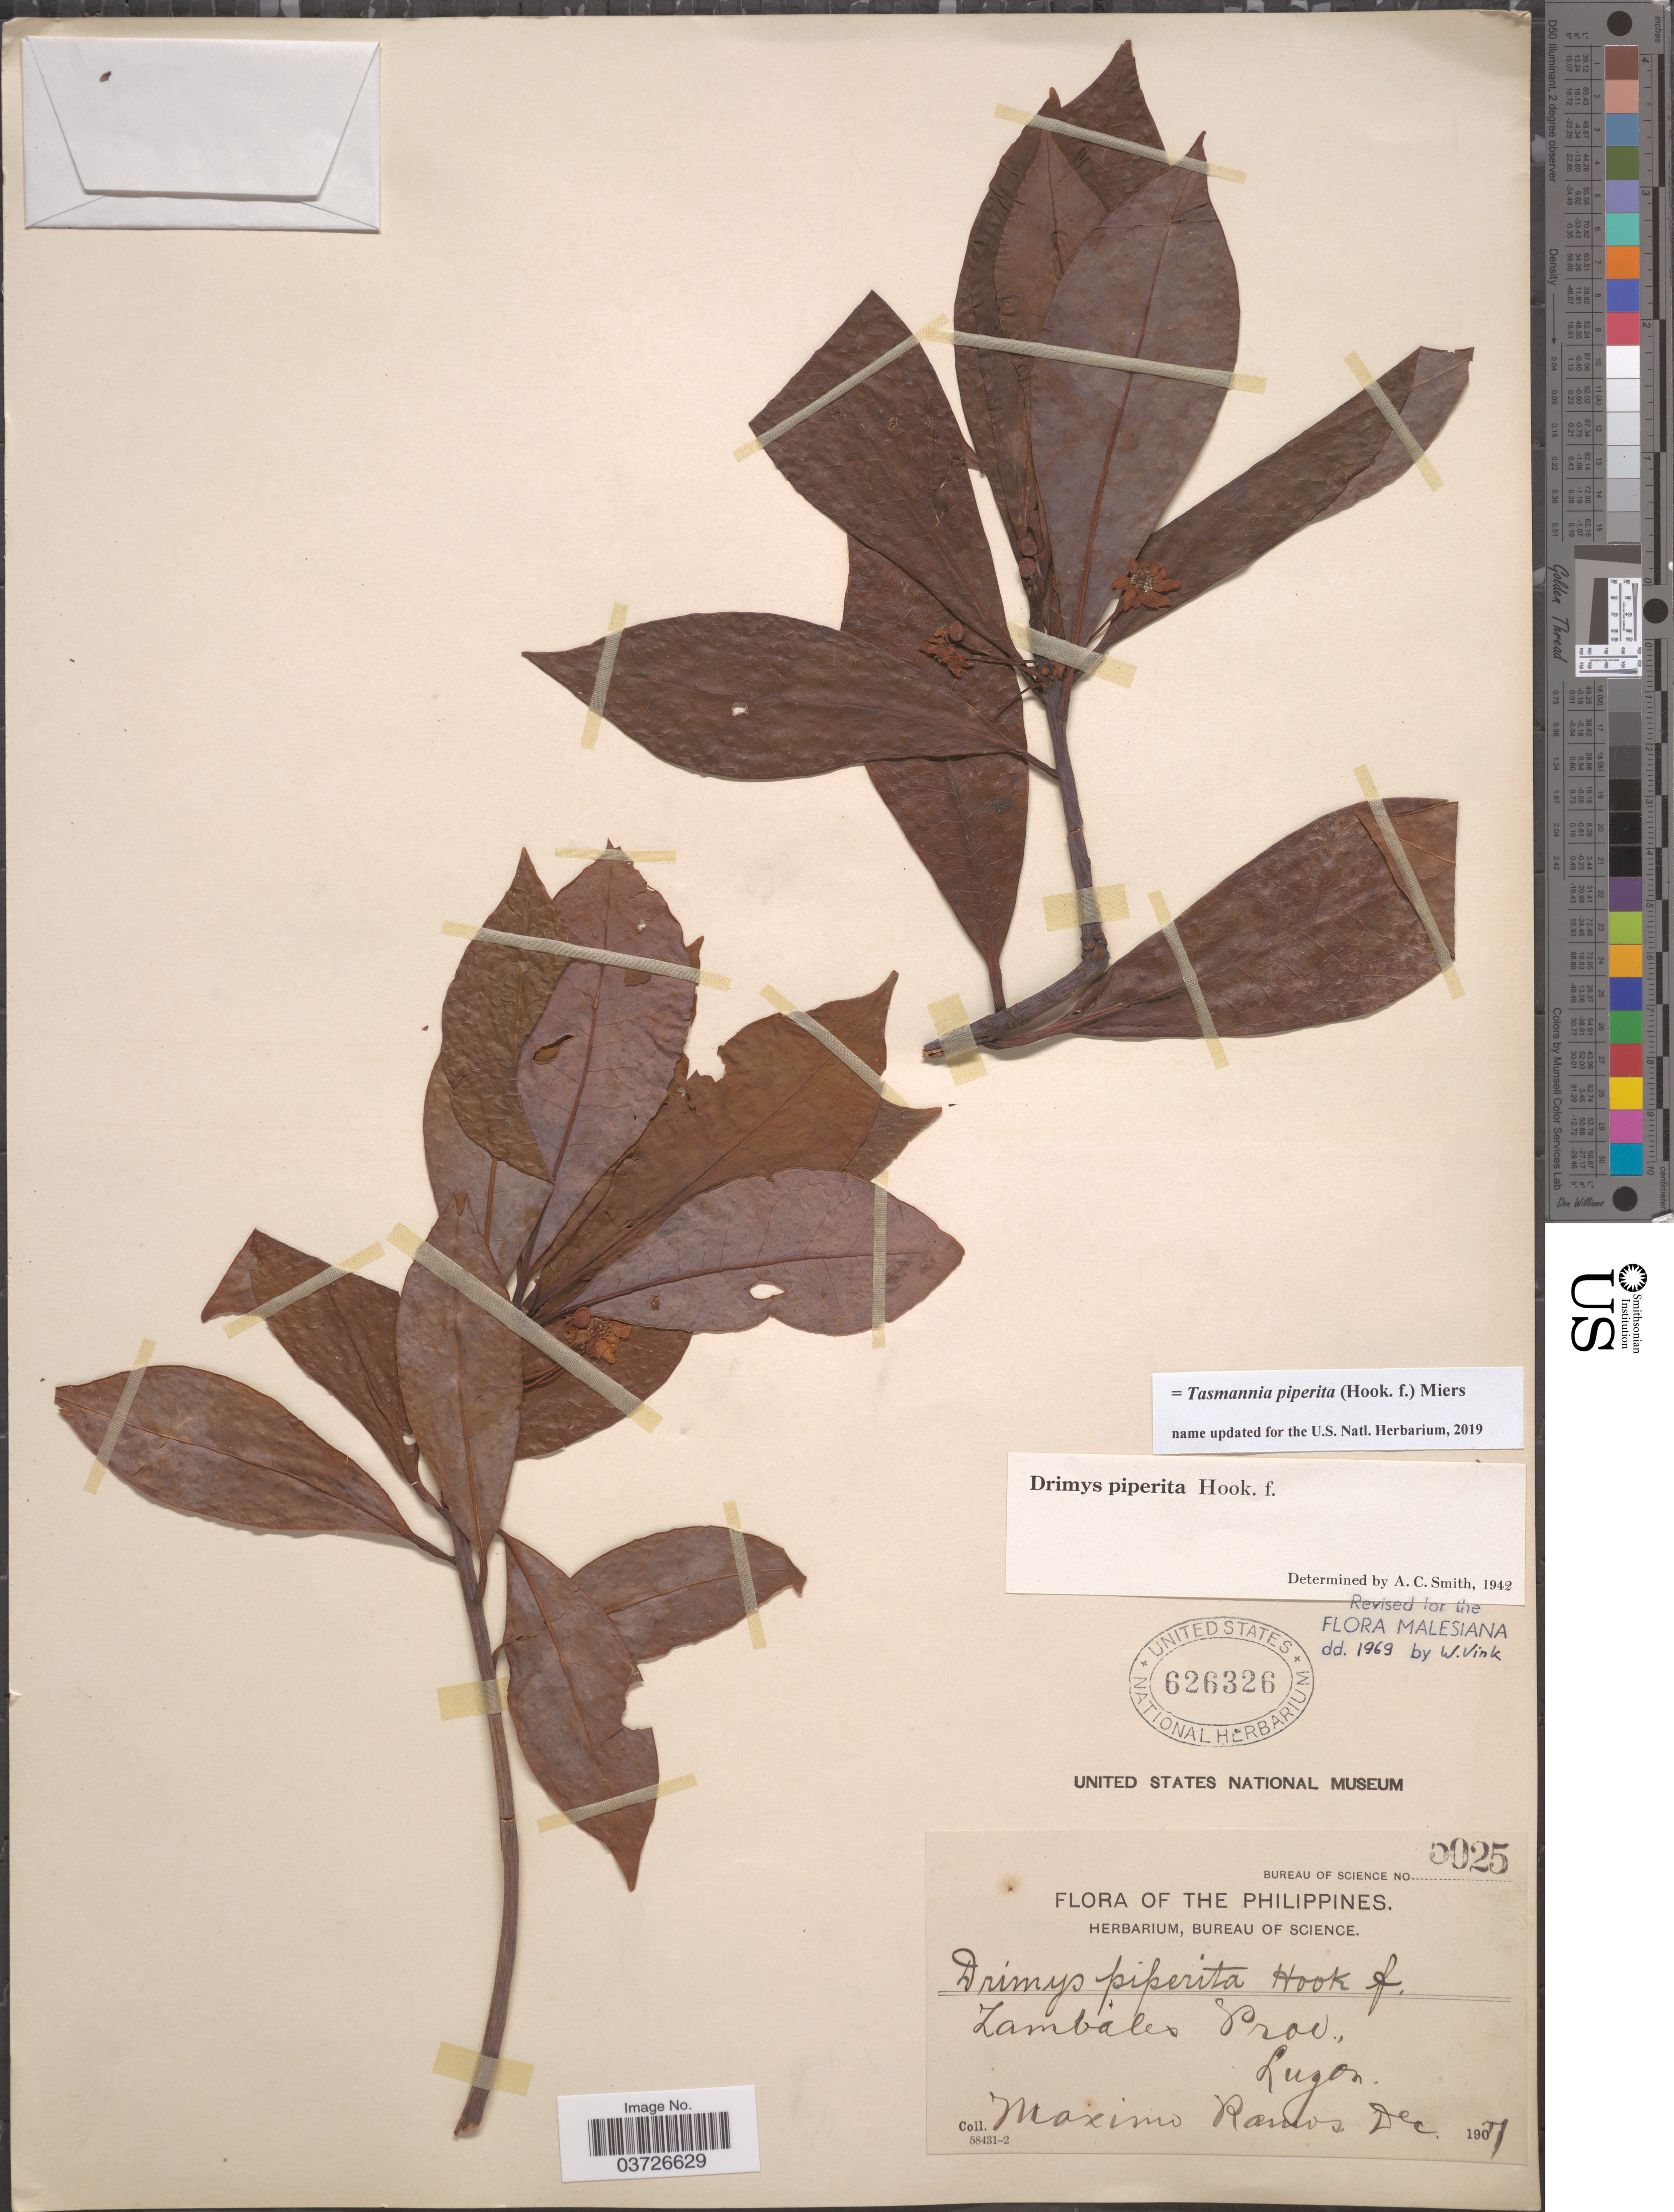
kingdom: Plantae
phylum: Tracheophyta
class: Magnoliopsida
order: Canellales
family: Winteraceae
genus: Tasmannia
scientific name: Tasmannia piperita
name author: (Hook. f.) Miers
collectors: M. Ramos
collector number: Bureau of Science 5025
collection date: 1907-12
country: Philippines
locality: Zambales Prov., Luzon.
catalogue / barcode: US 626326